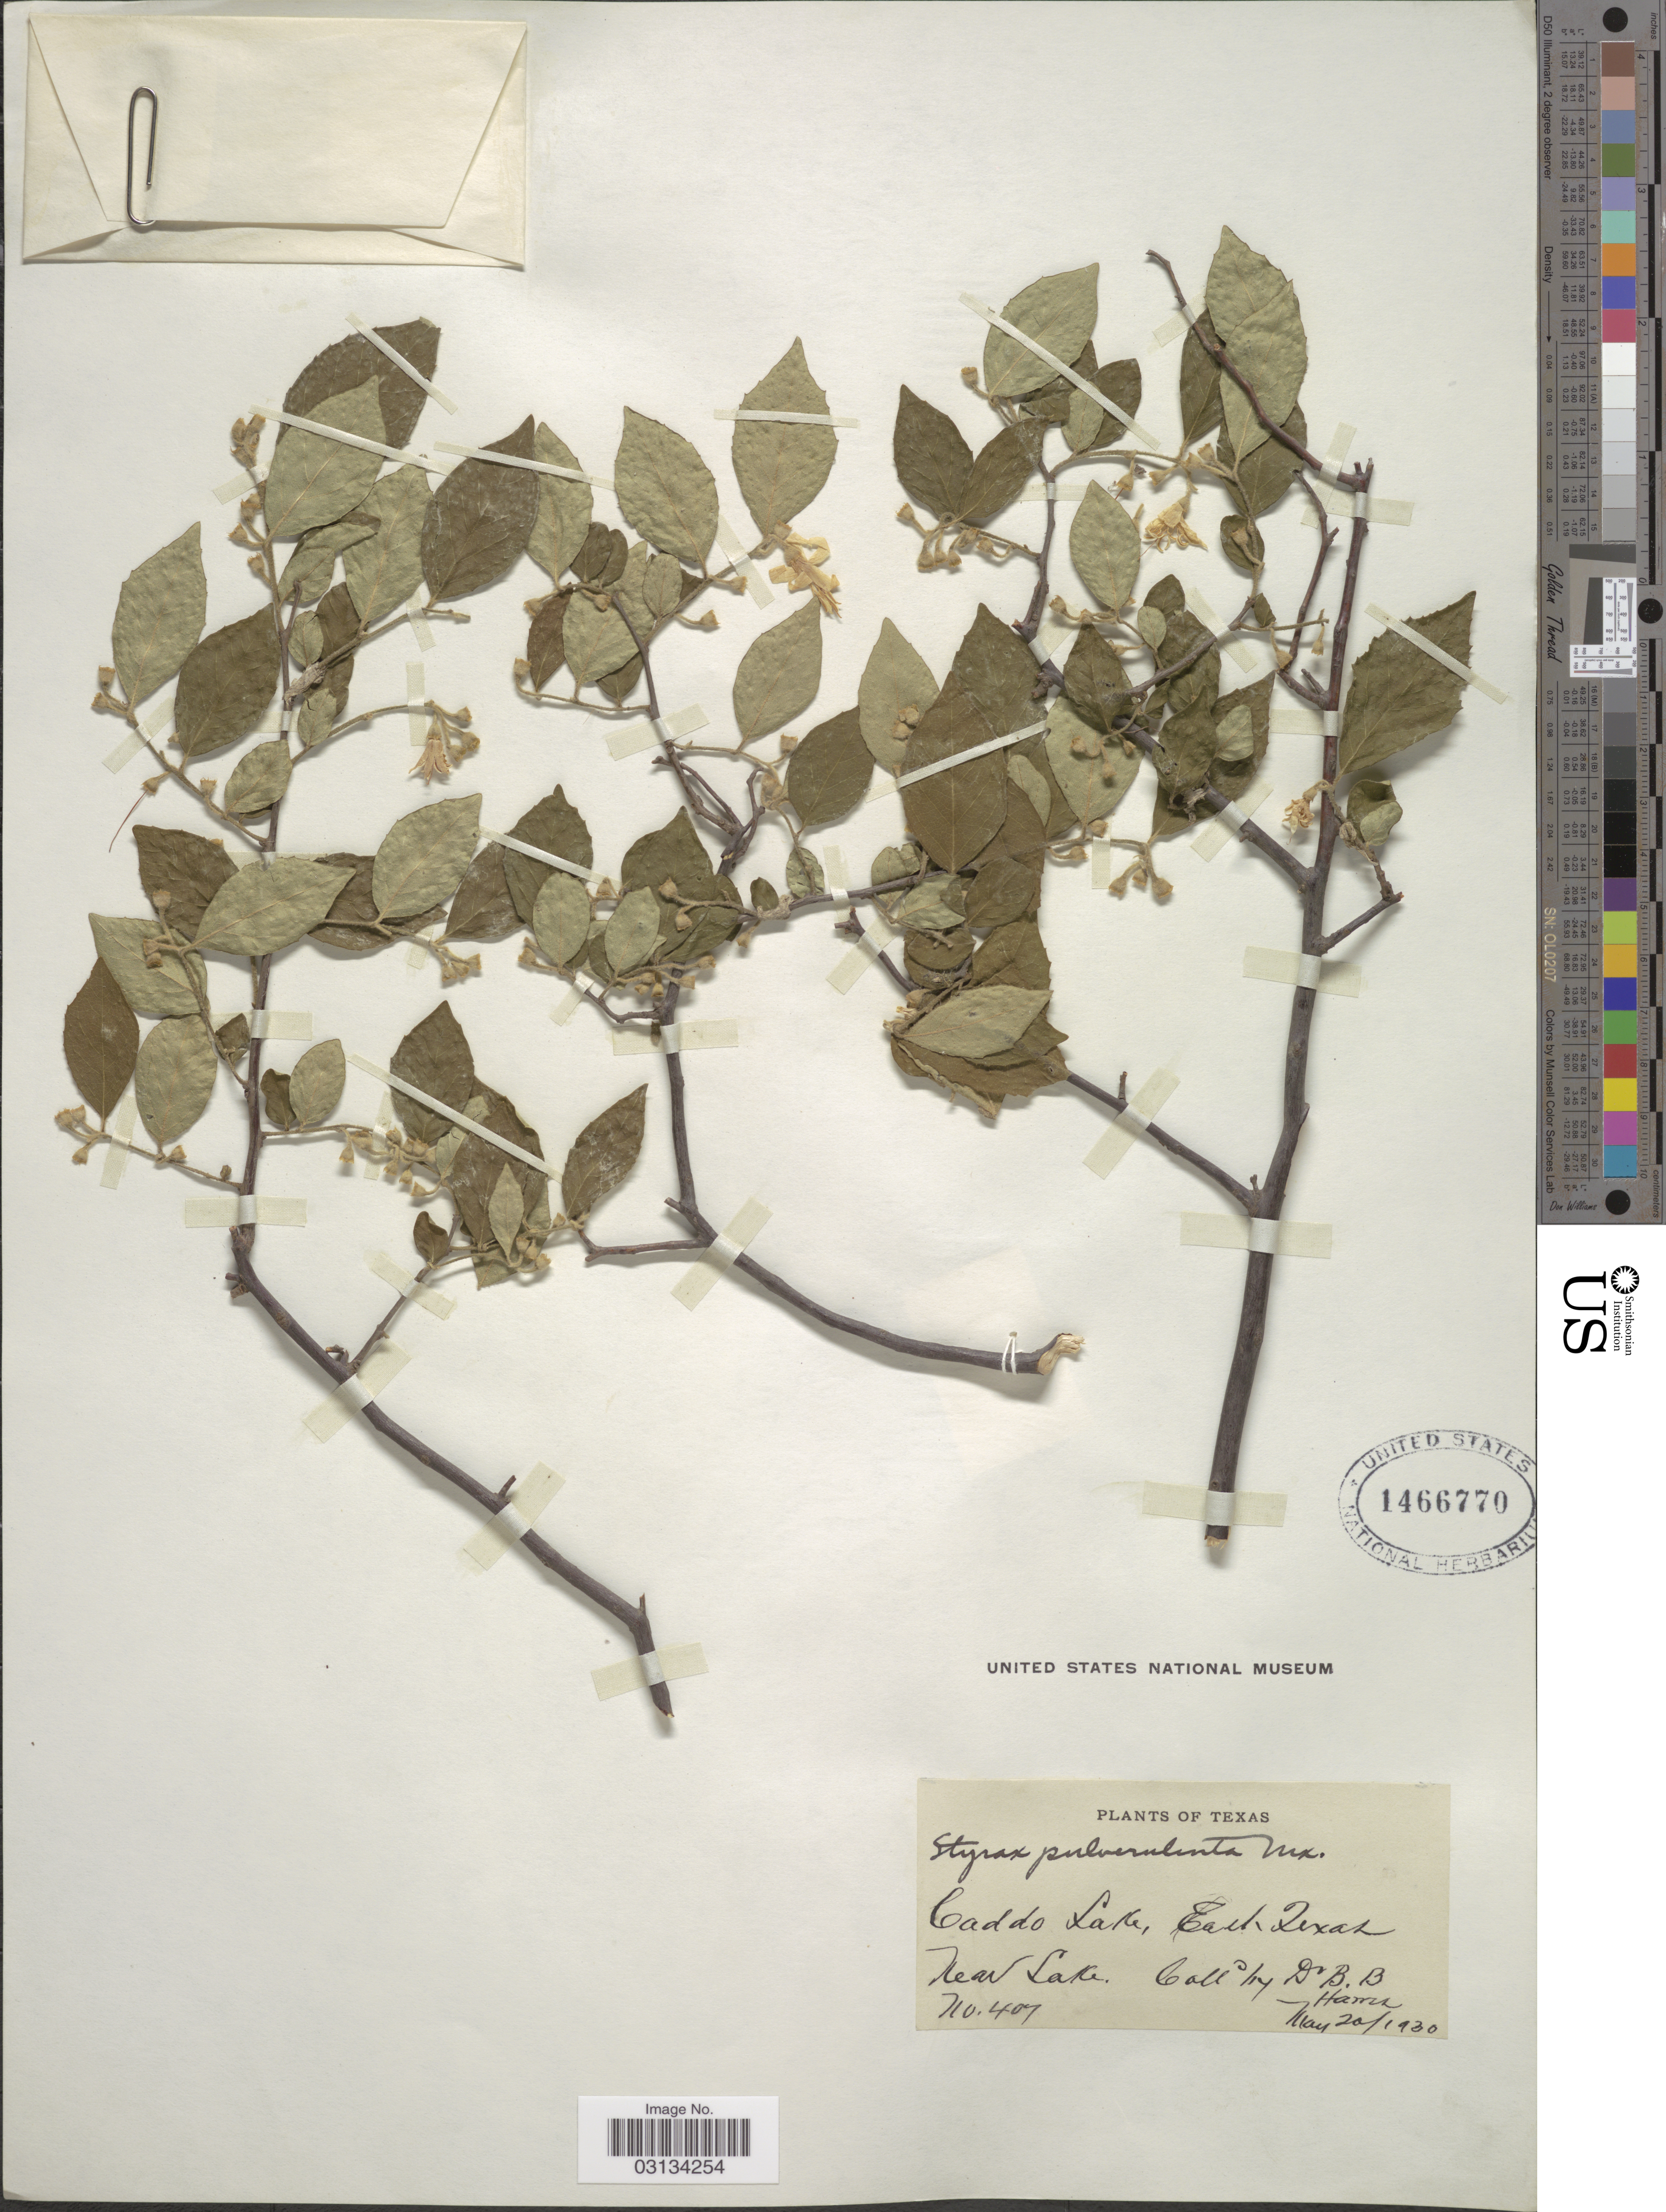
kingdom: Plantae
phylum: Tracheophyta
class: Magnoliopsida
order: Ericales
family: Styracaceae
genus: Styrax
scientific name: Styrax pulverulentus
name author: Michx.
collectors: B. B. Harris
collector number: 407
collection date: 1930-05-20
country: United States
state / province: Texas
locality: Caddo Lake, East Texas. Near Lake.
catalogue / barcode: US 1466770